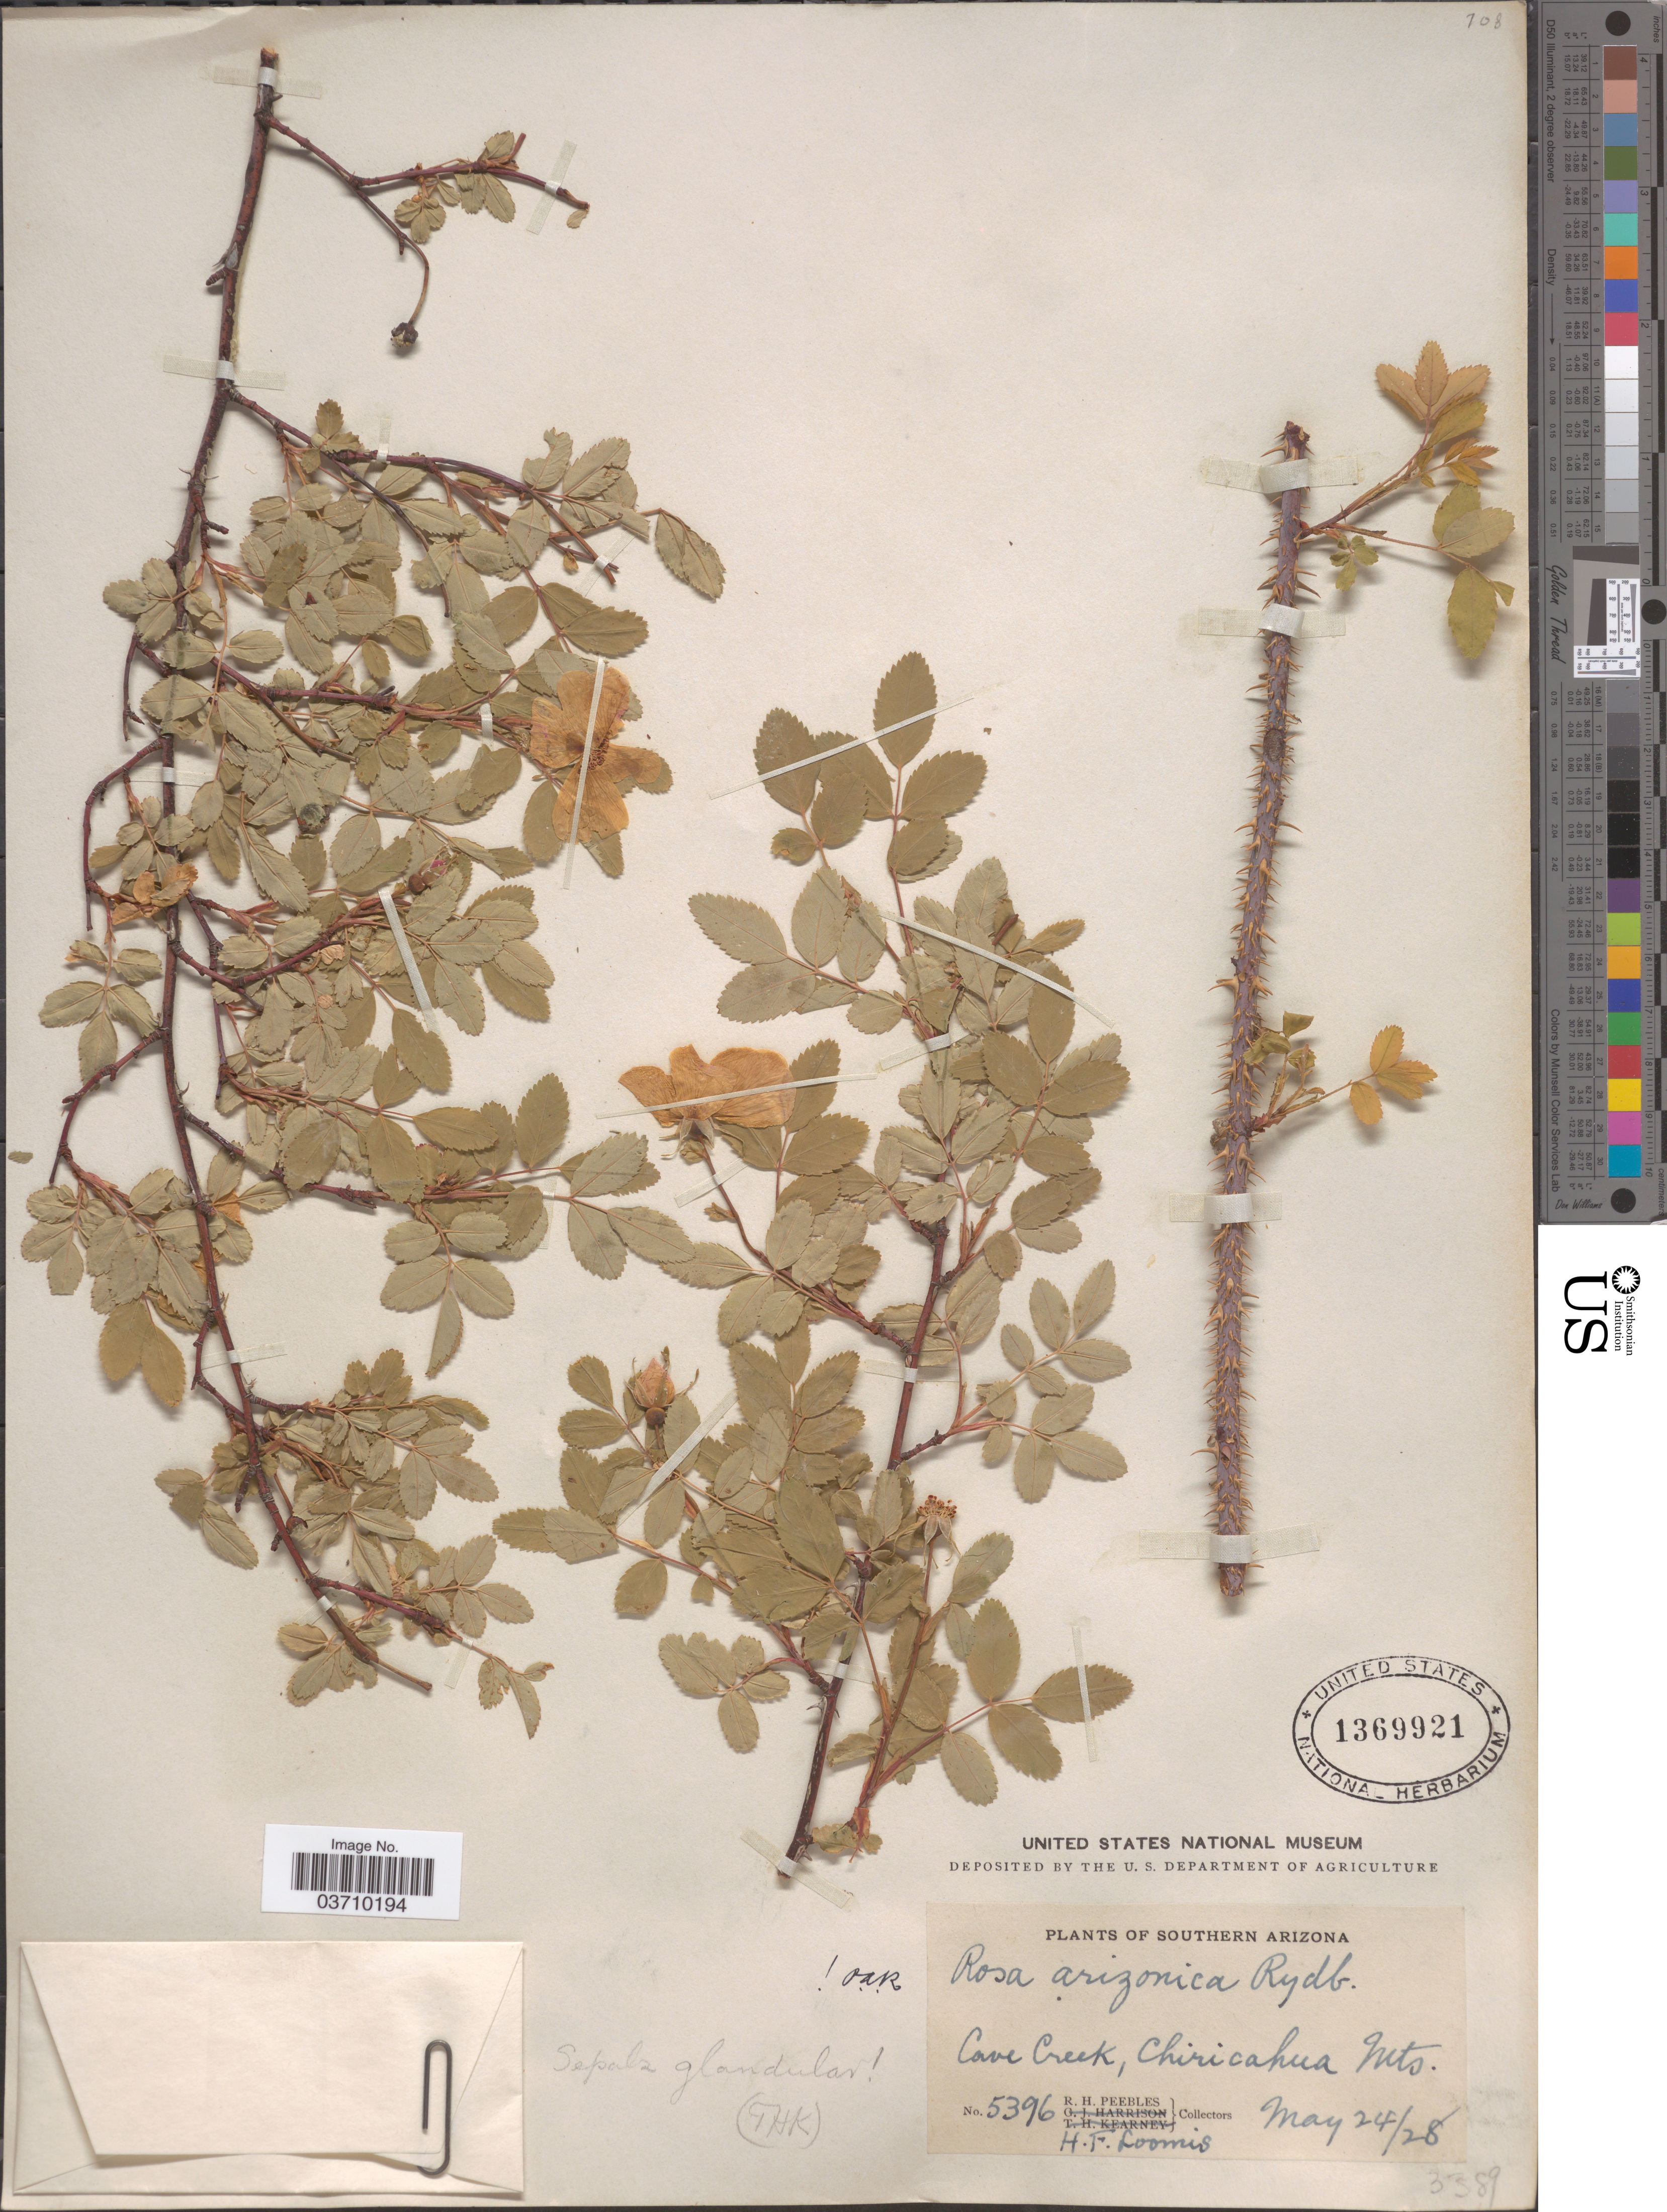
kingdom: Plantae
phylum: Tracheophyta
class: Magnoliopsida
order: Rosales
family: Rosaceae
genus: Rosa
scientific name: Rosa arizonica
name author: Rydb.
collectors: R. H. Peebles & H. F. Loomis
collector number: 5396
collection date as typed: Transcribed d/m/y: 24/5/28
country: United States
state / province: Arizona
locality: Southern Arizona. Cave Creek, Chiricahua Mts.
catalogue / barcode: US 1369921